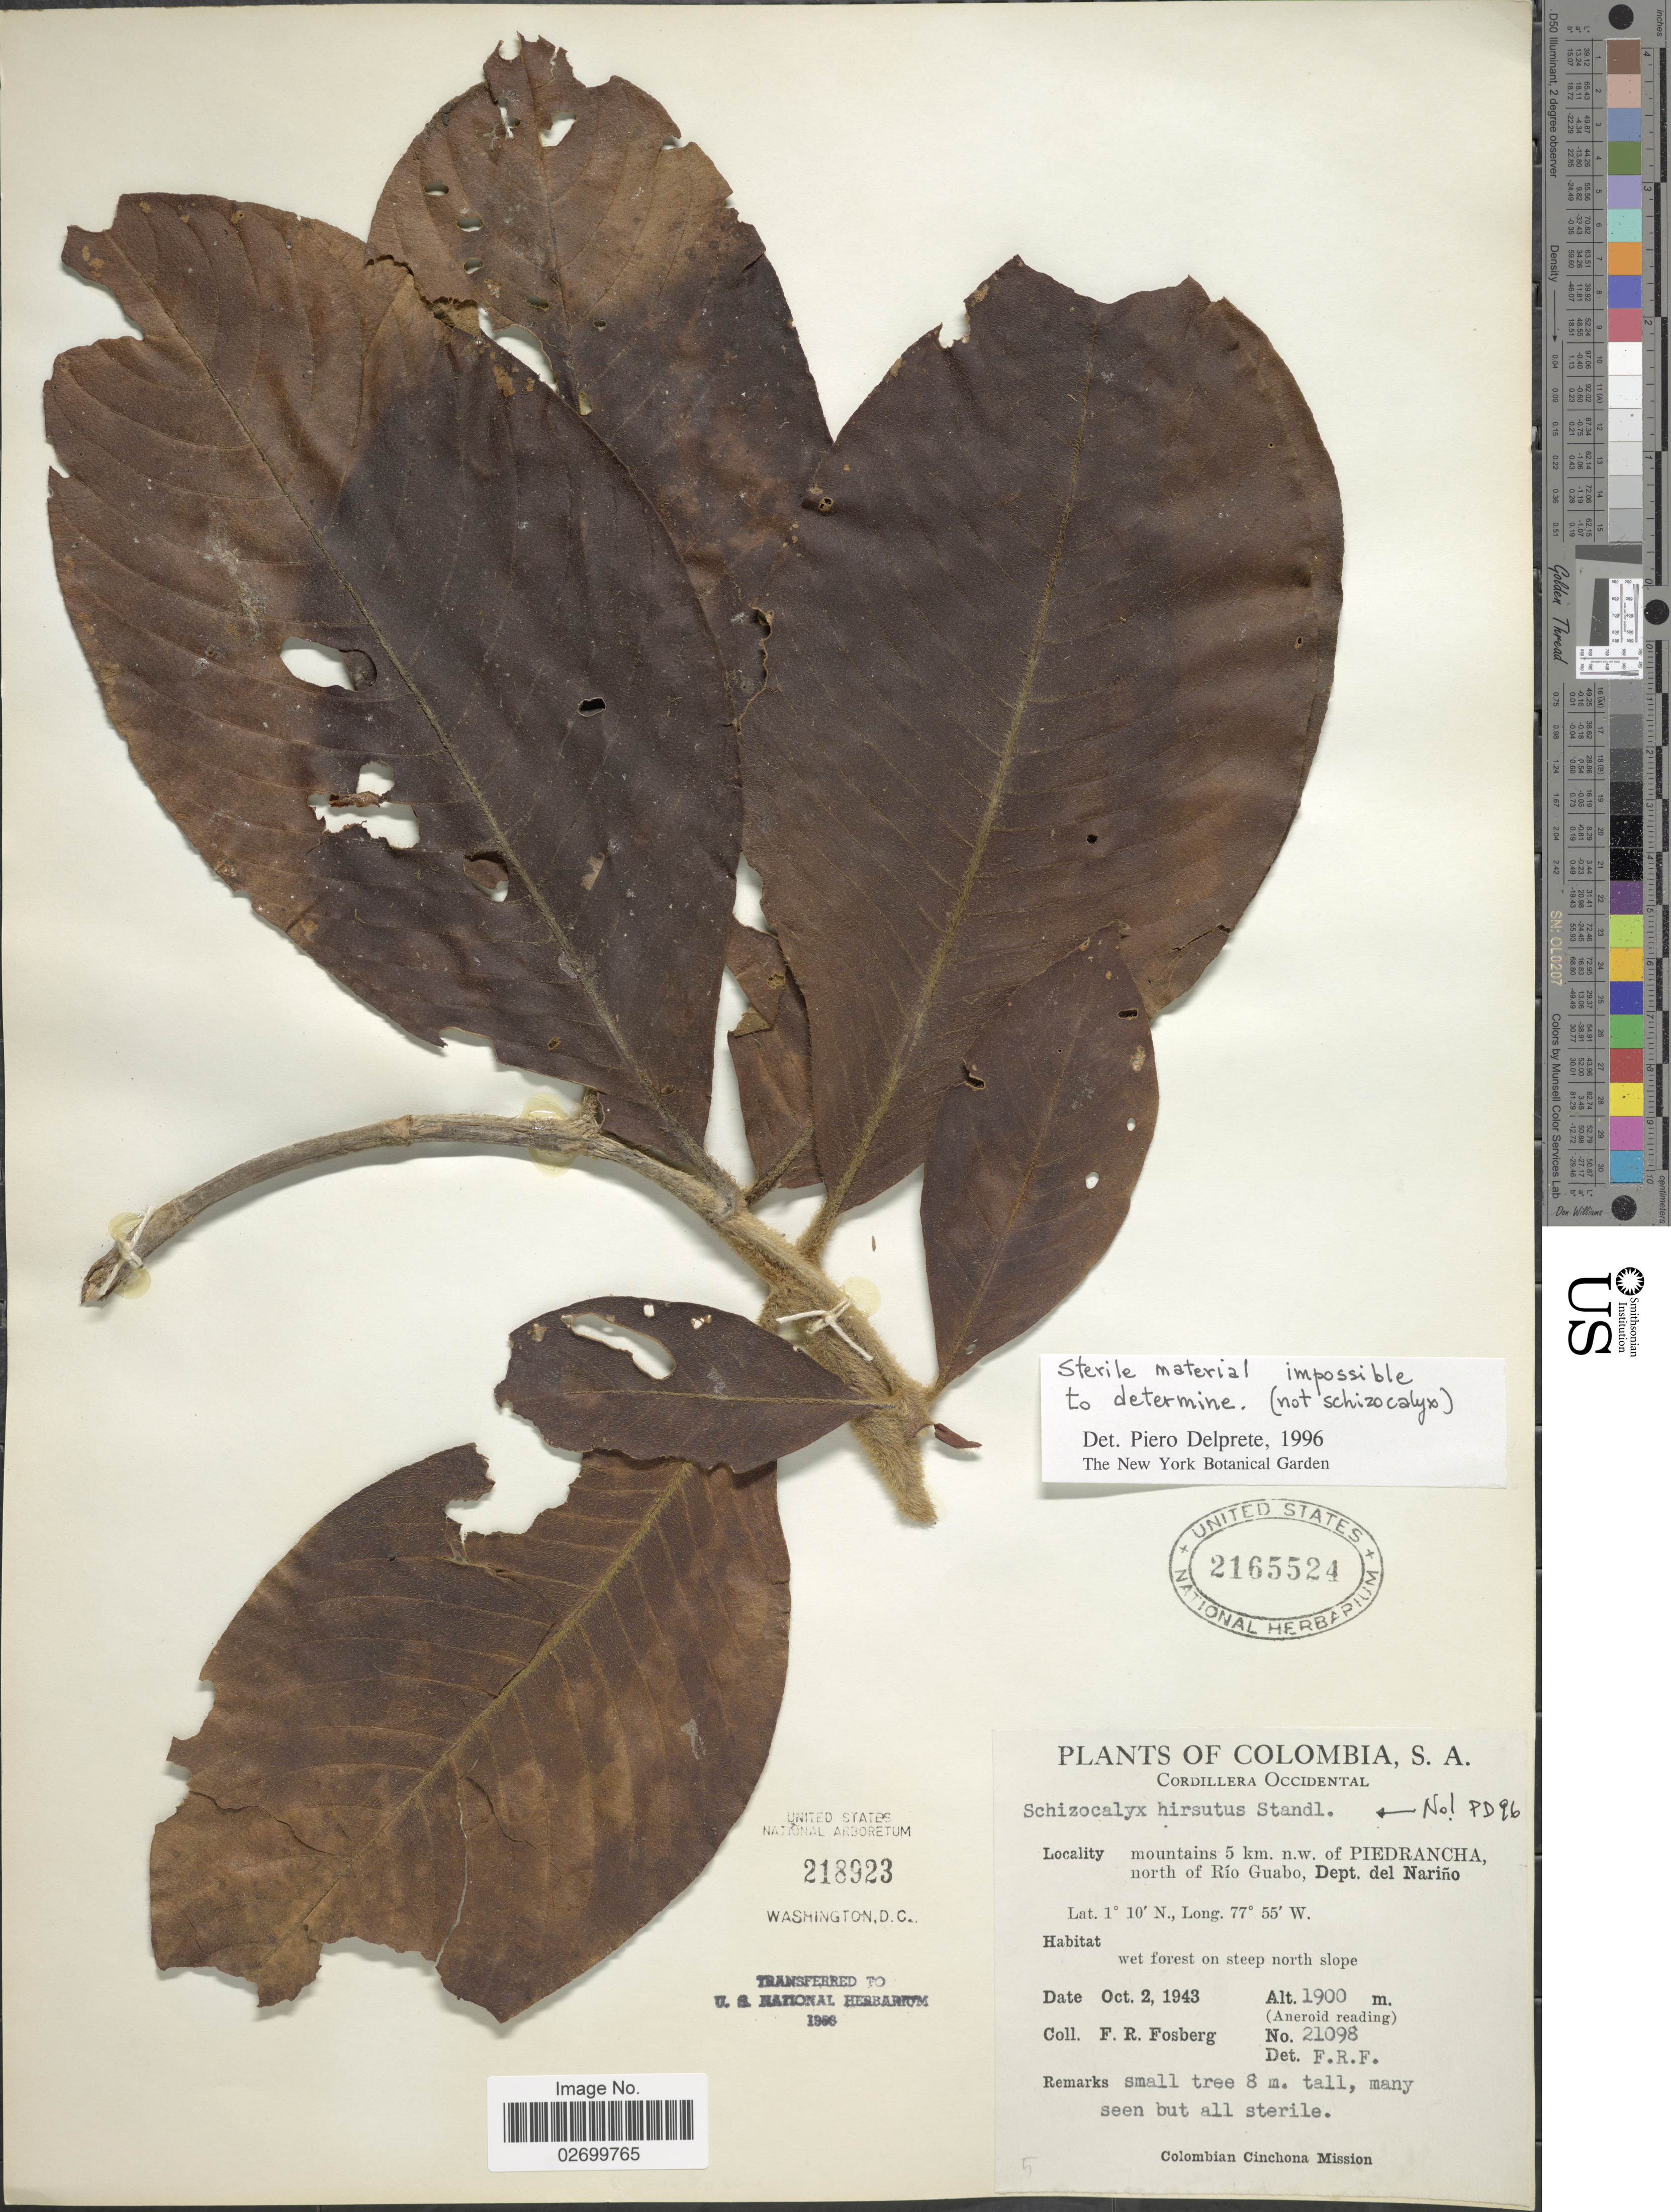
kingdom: Plantae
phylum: Tracheophyta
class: Magnoliopsida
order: Gentianales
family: Rubiaceae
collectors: F. R. Fosberg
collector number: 21098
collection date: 1943-10-02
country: Colombia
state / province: Nariño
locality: Cordillera Occidental. Mountains 5 km. n.w. of Piedrancha, north of Rio Guabo, Dept. del Narino.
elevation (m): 1900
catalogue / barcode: US 2165524